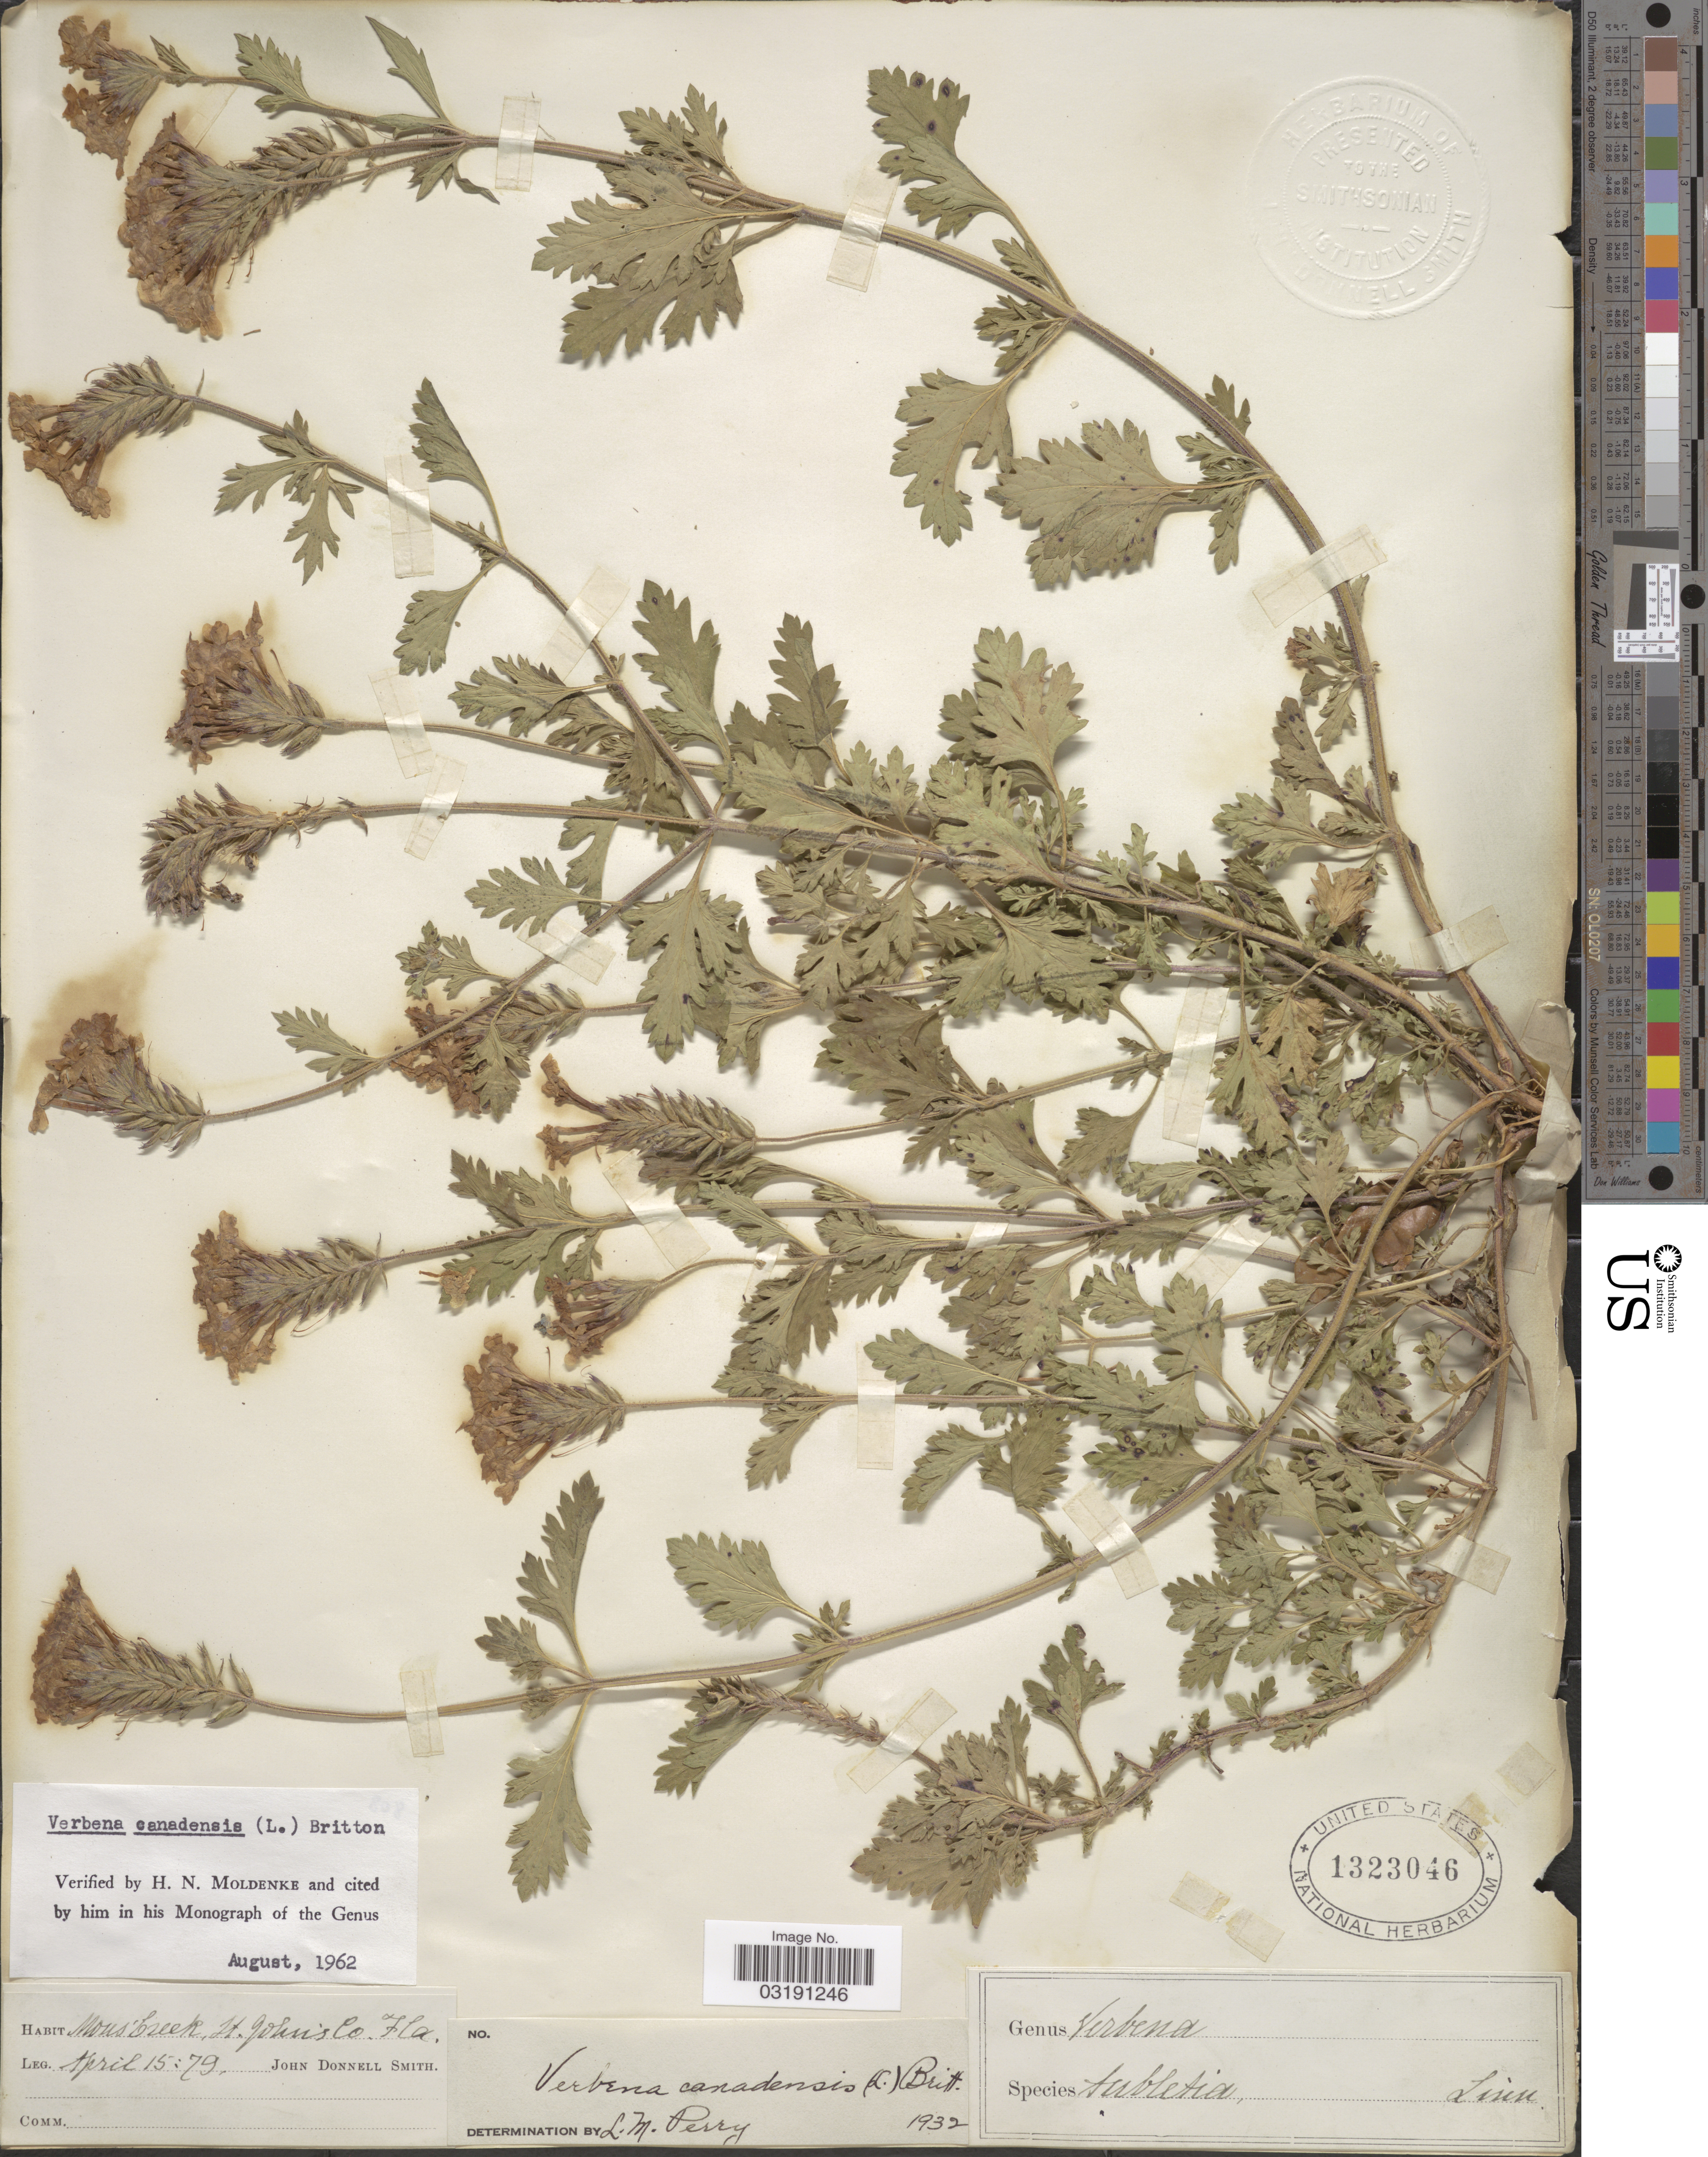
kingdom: Plantae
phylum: Tracheophyta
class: Magnoliopsida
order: Lamiales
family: Verbenaceae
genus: Verbena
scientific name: Verbena canadensis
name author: (L.) Britton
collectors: J. Donnell Smith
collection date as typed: Transcribed d/m/y: 15/4/79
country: United States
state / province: Florida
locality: Mous' Creek, St. John's Co.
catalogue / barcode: US 1323046